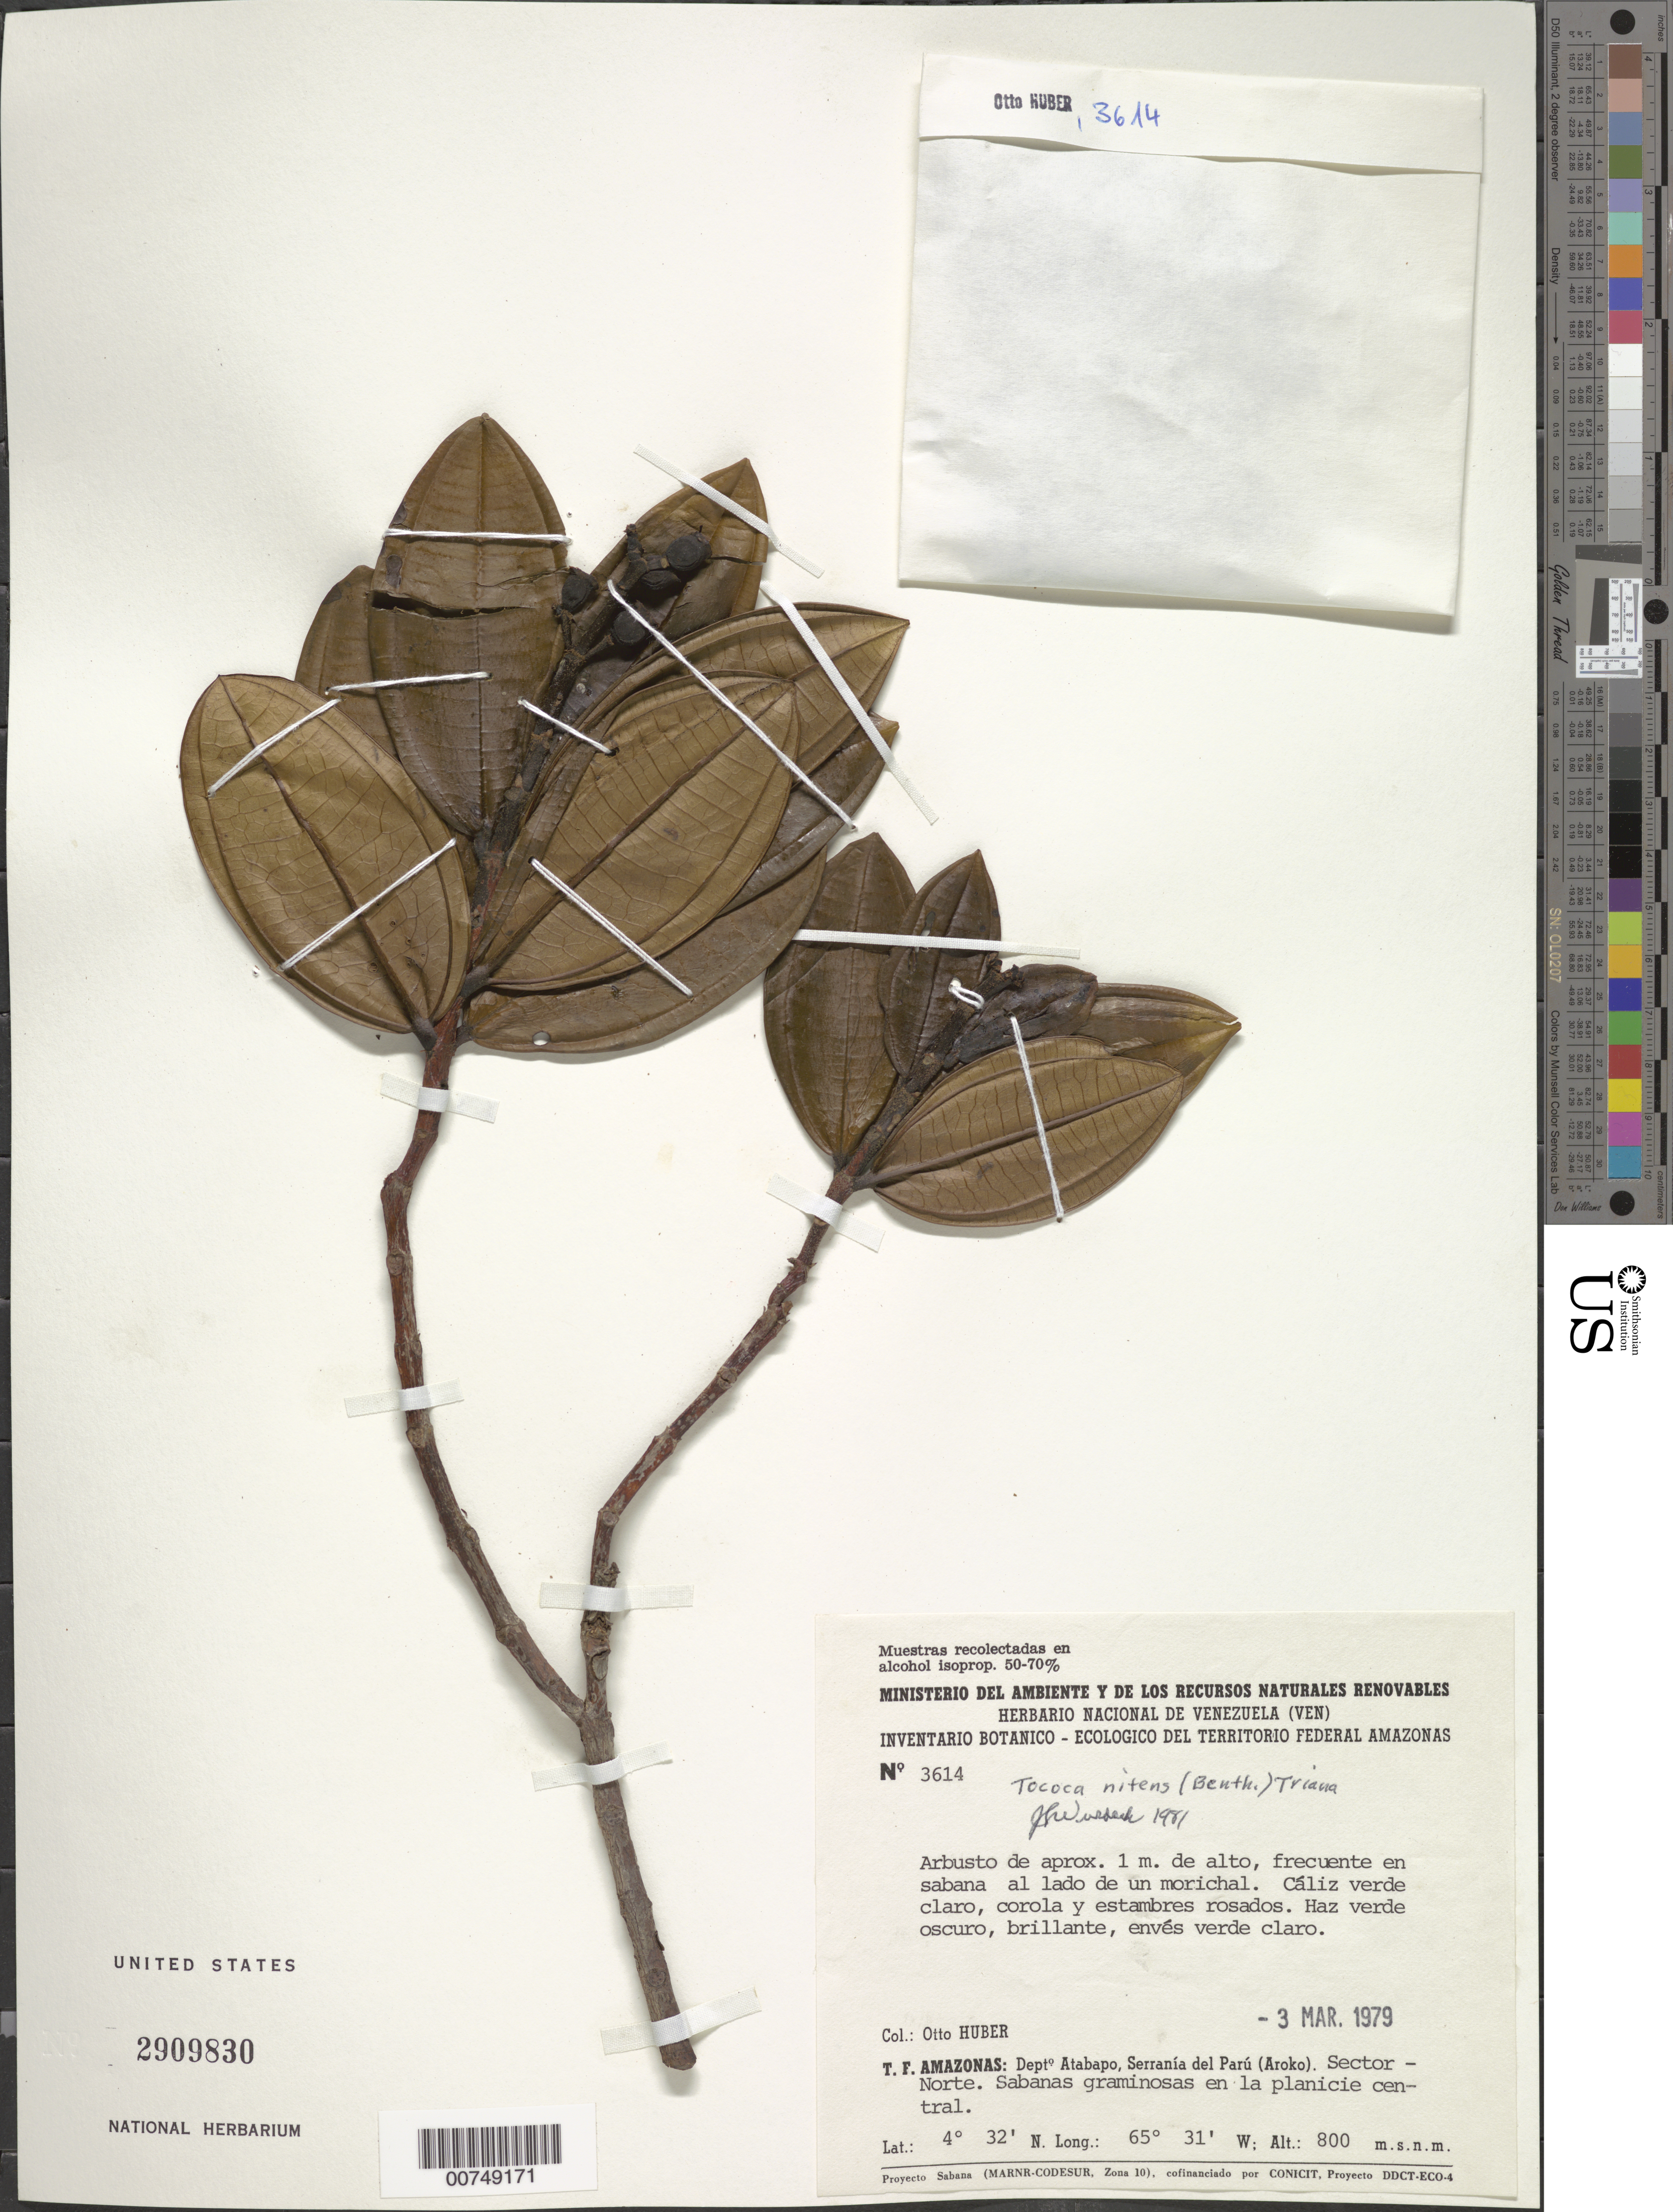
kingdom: Plantae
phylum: Tracheophyta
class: Magnoliopsida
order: Myrtales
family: Melastomataceae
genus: Tococa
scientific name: Tococa nitens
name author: (Benth.) Triana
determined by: Wurdack, John J., (US), US (UNITED STATES)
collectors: O. Huber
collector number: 3614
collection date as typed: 3-Mar-79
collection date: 1979-03-03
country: Venezuela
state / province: Amazonas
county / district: Atabapo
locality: Serraina del Parú (Aroko)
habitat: Sabana graminosas en la planicie central; sabana al lado de un morichal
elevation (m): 800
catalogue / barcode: US 2909830